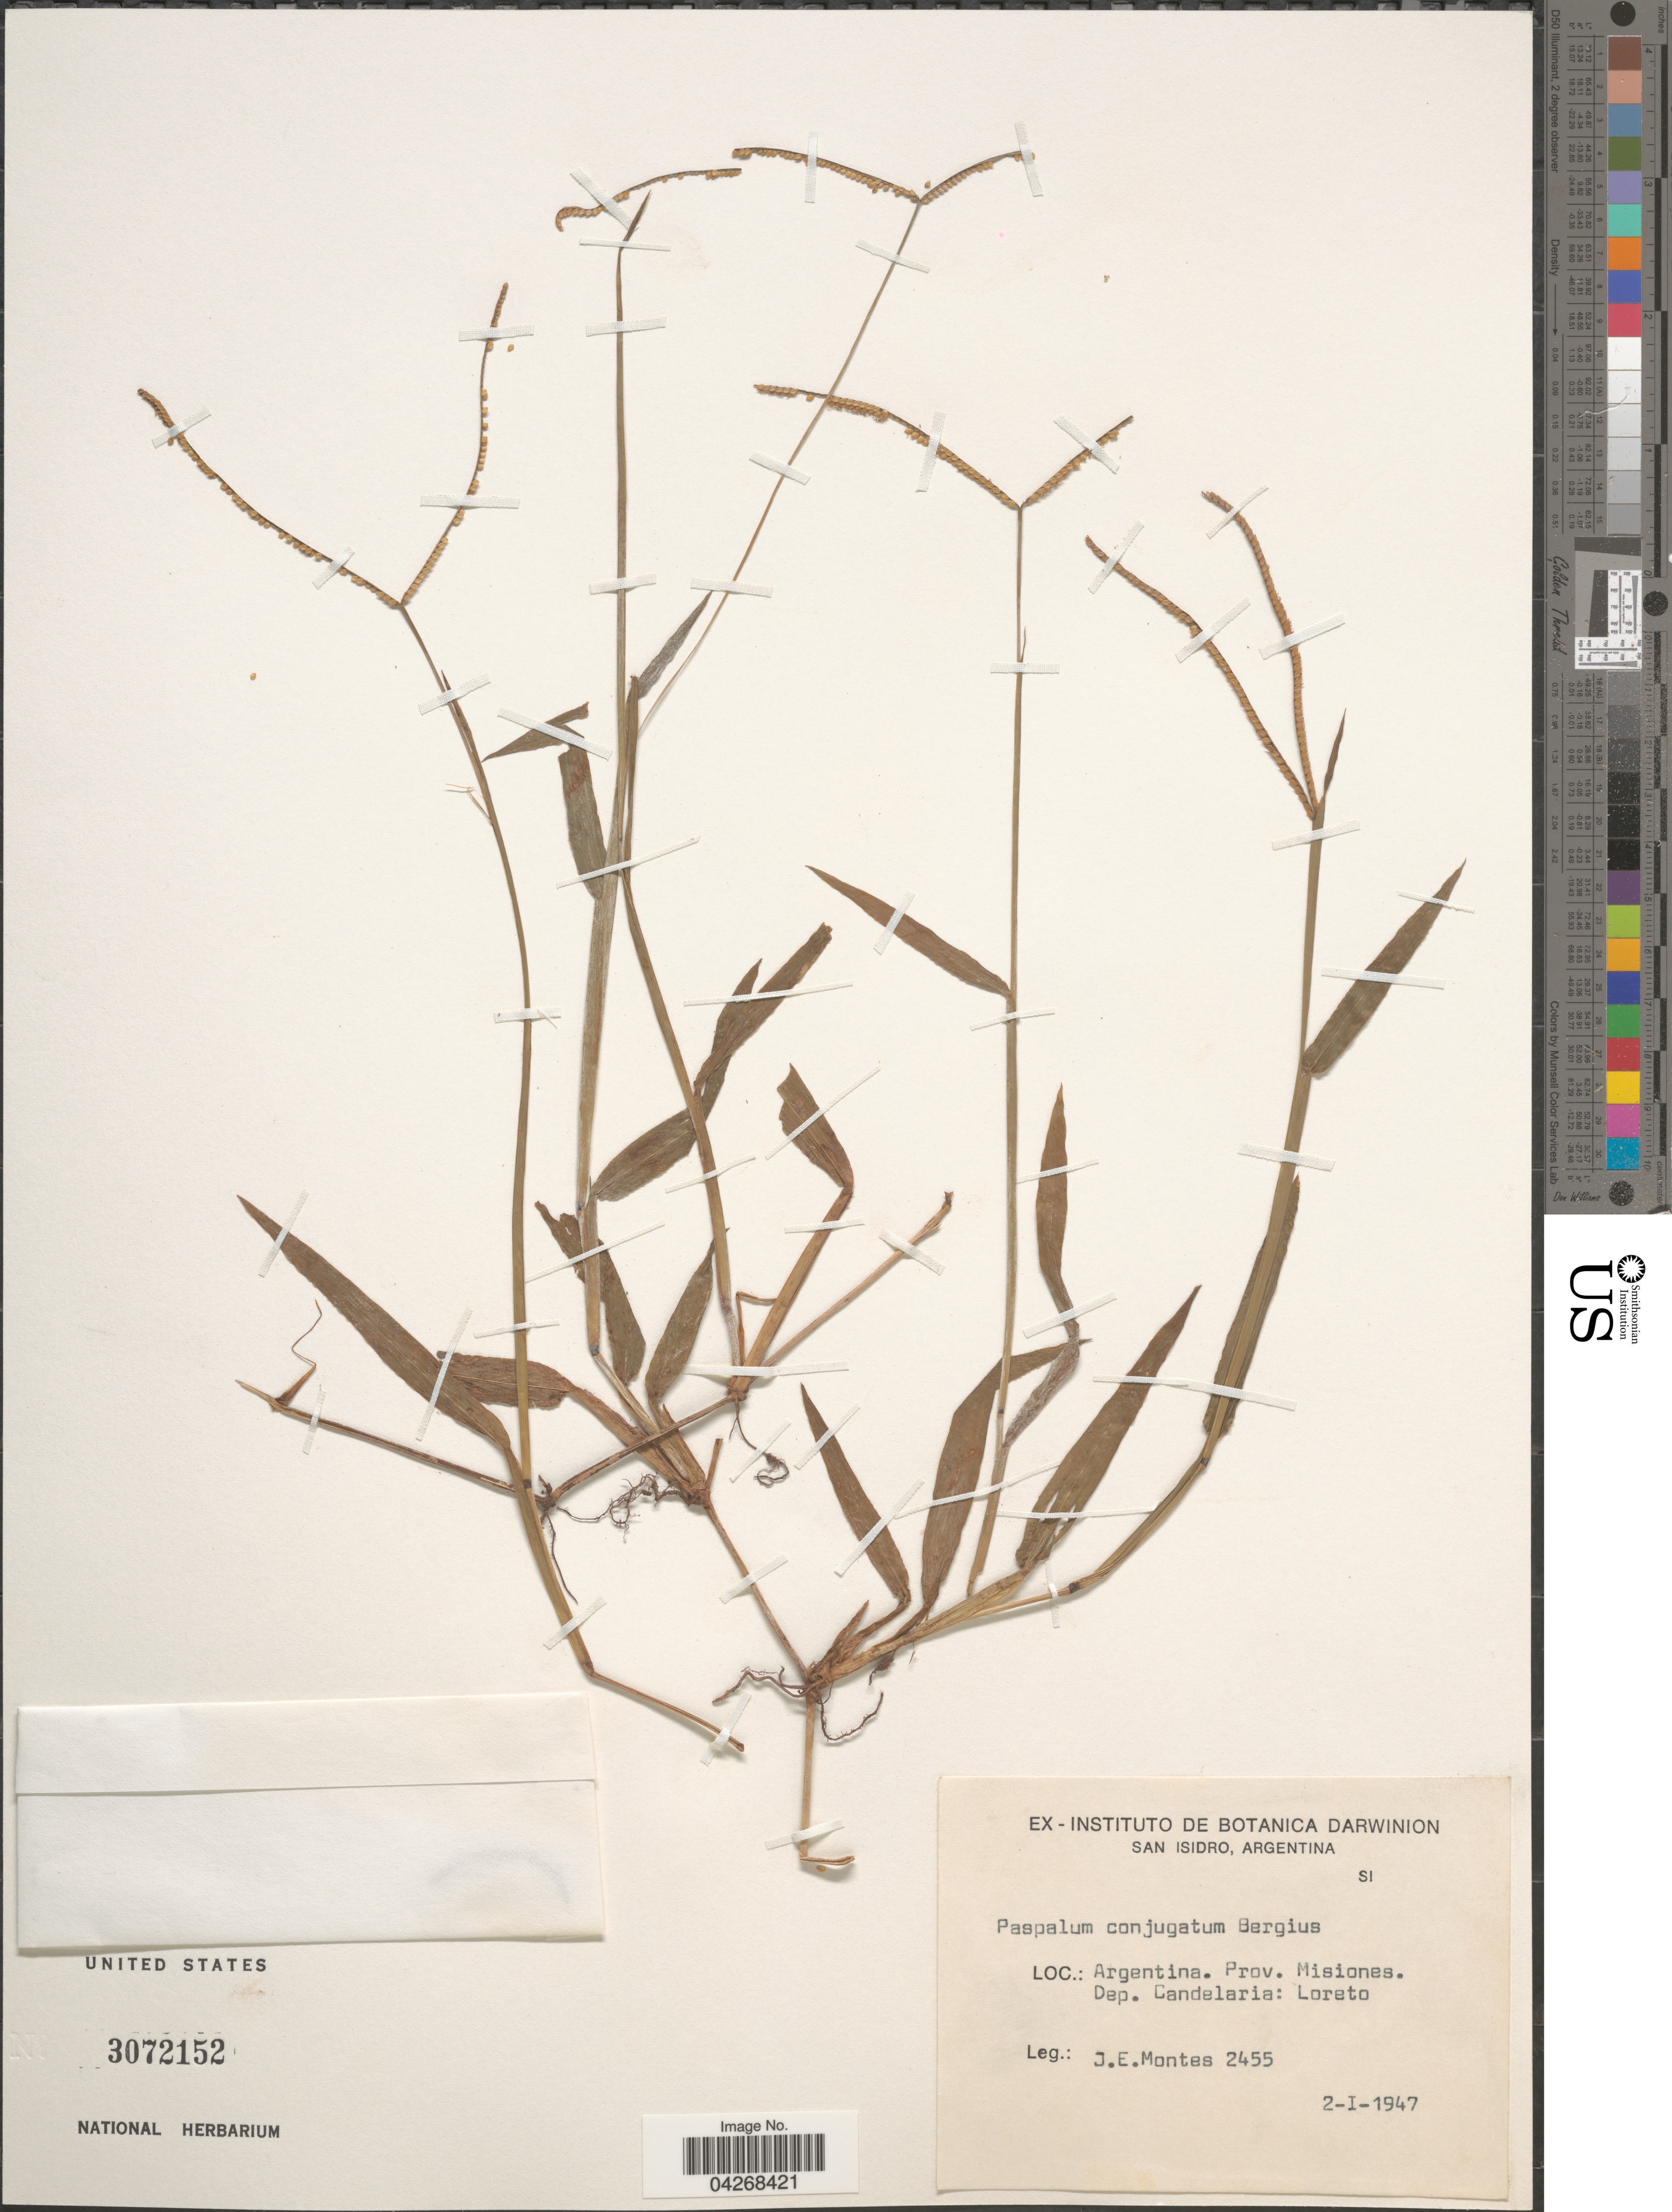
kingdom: Plantae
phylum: Tracheophyta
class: Liliopsida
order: Poales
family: Poaceae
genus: Paspalum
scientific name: Paspalum conjugatum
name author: P.J. Bergius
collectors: J. E. Montes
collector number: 2455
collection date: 1947-01-02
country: Argentina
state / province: Misiones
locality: Dep. Candelaria: Loreto.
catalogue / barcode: US 3072152